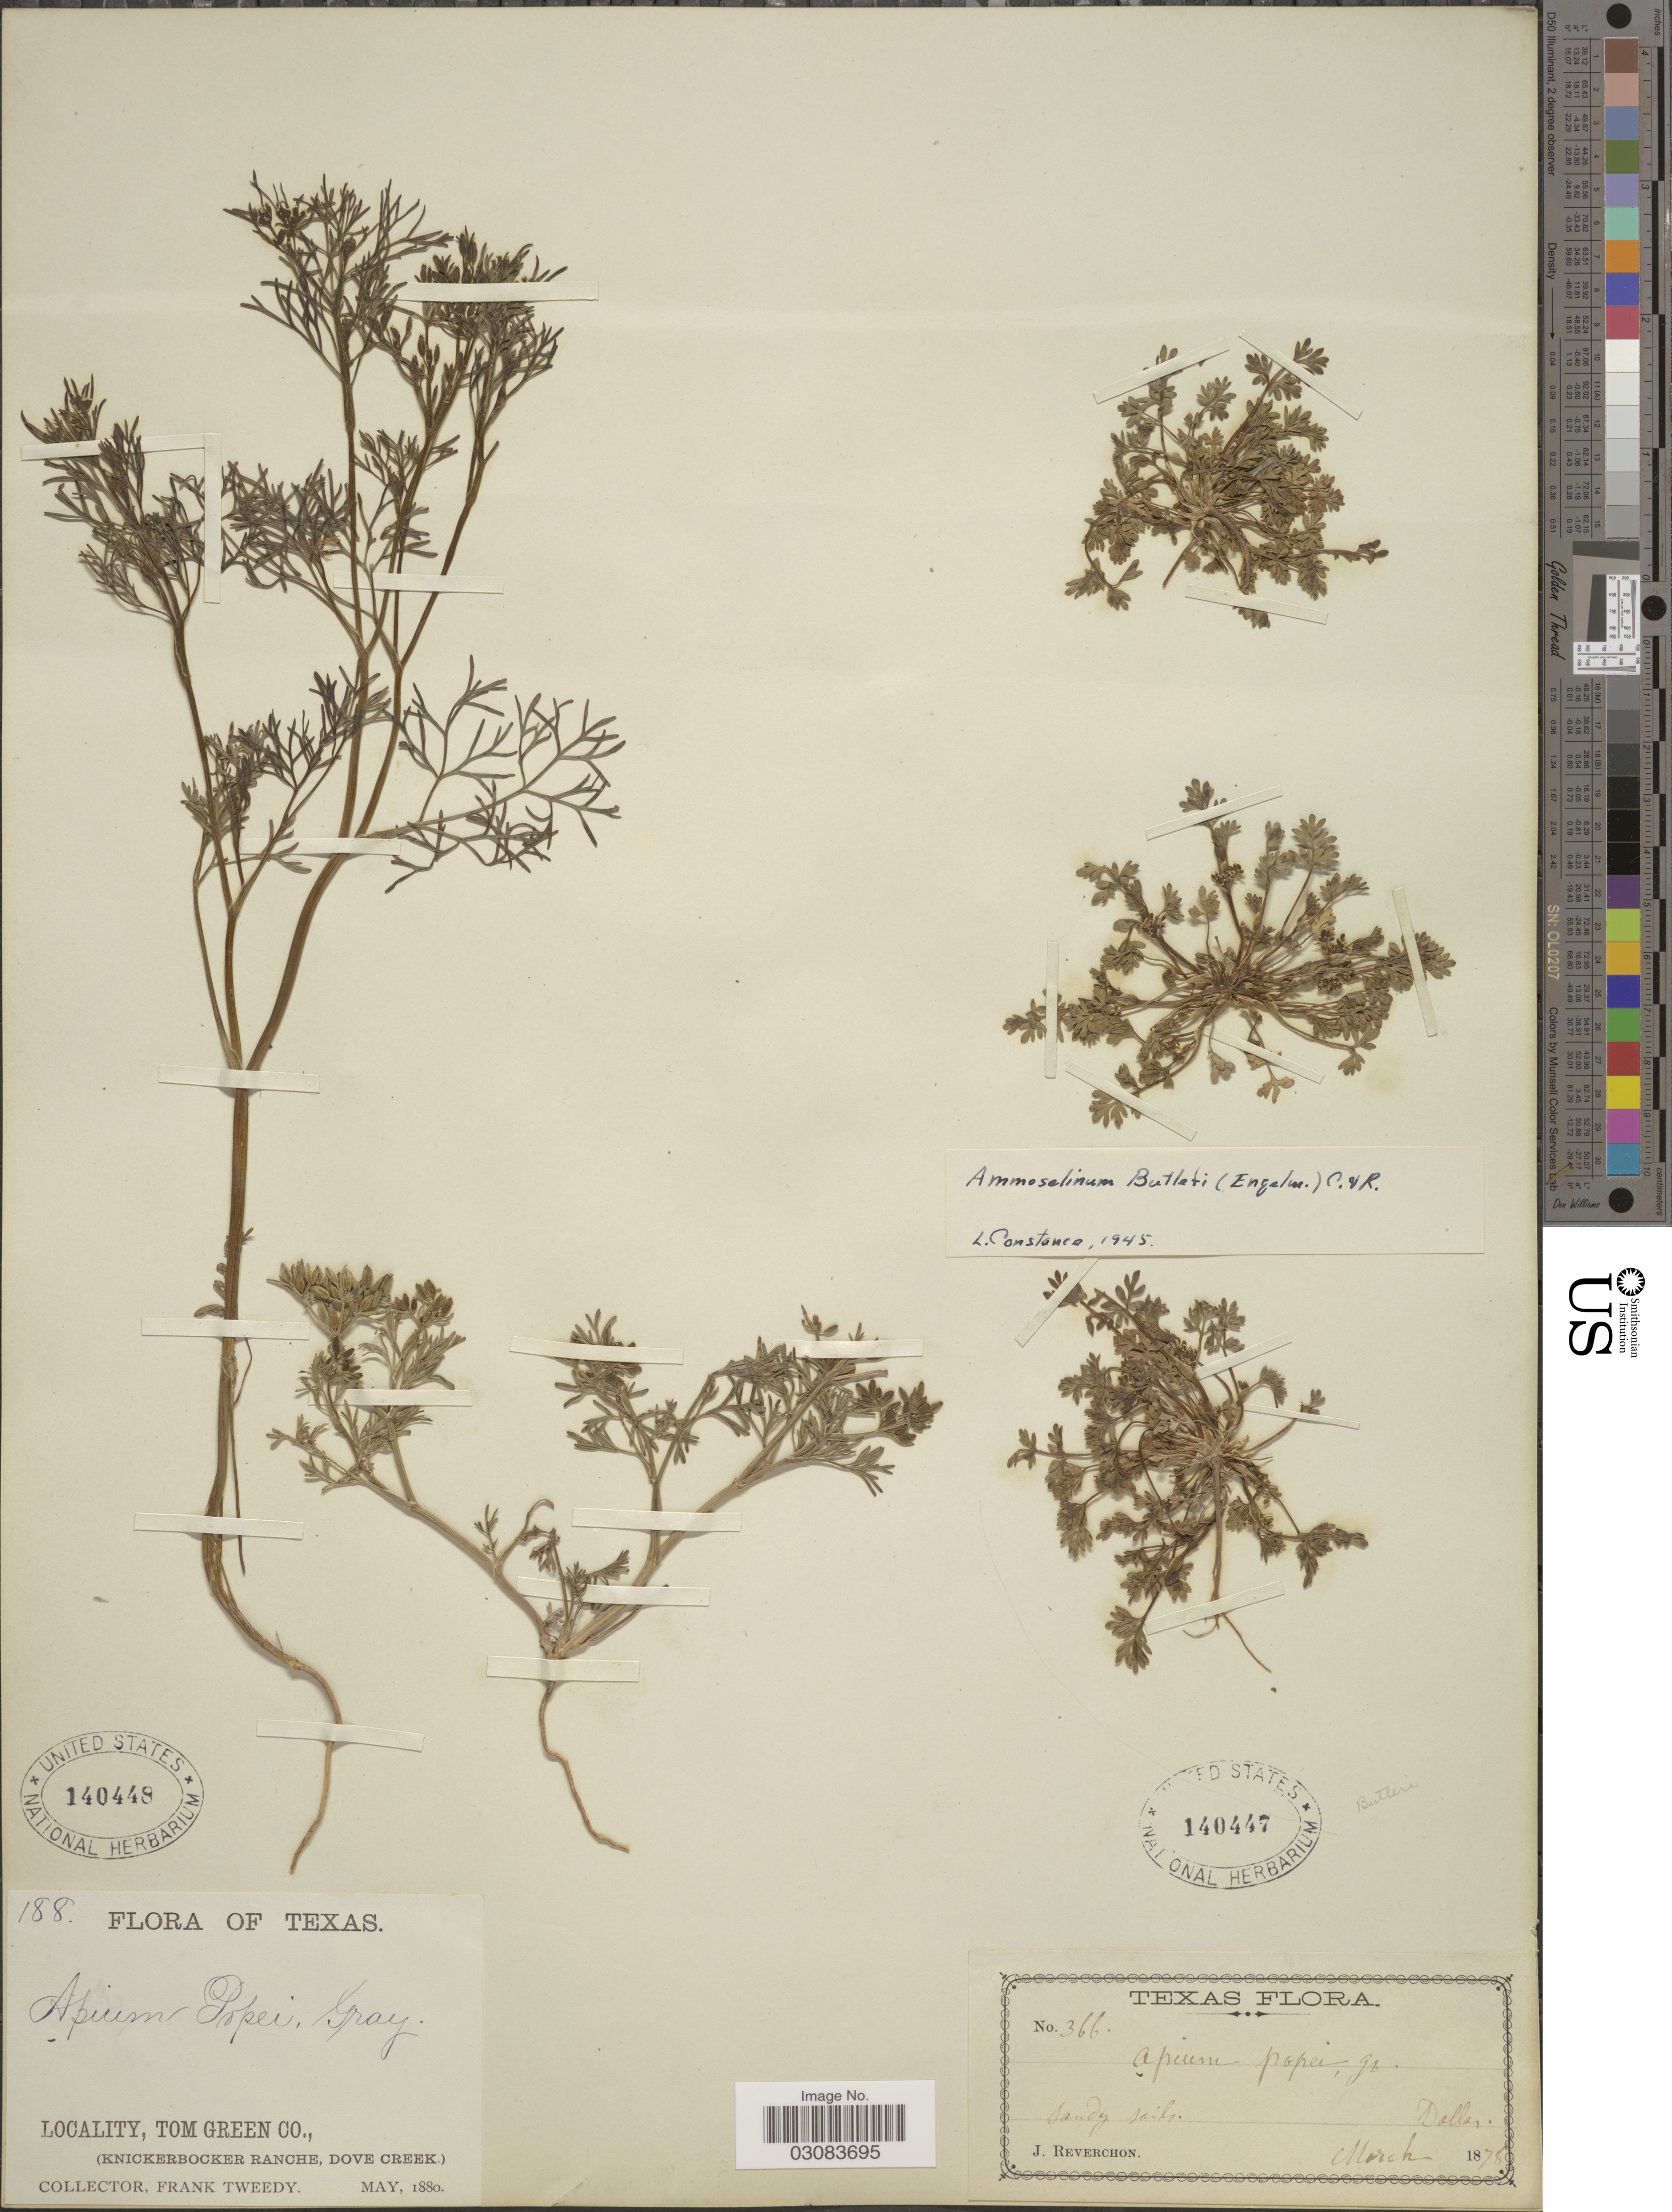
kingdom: Plantae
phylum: Tracheophyta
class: Magnoliopsida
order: Apiales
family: Apiaceae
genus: Ammoselinum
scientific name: Ammoselinum popei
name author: Torr. & A. Gray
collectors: F. Tweedy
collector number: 188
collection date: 1880-05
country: United States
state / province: Texas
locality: Tom Green Co., (Knickerbocker Ranche, Dove Creek).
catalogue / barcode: US 140448-2